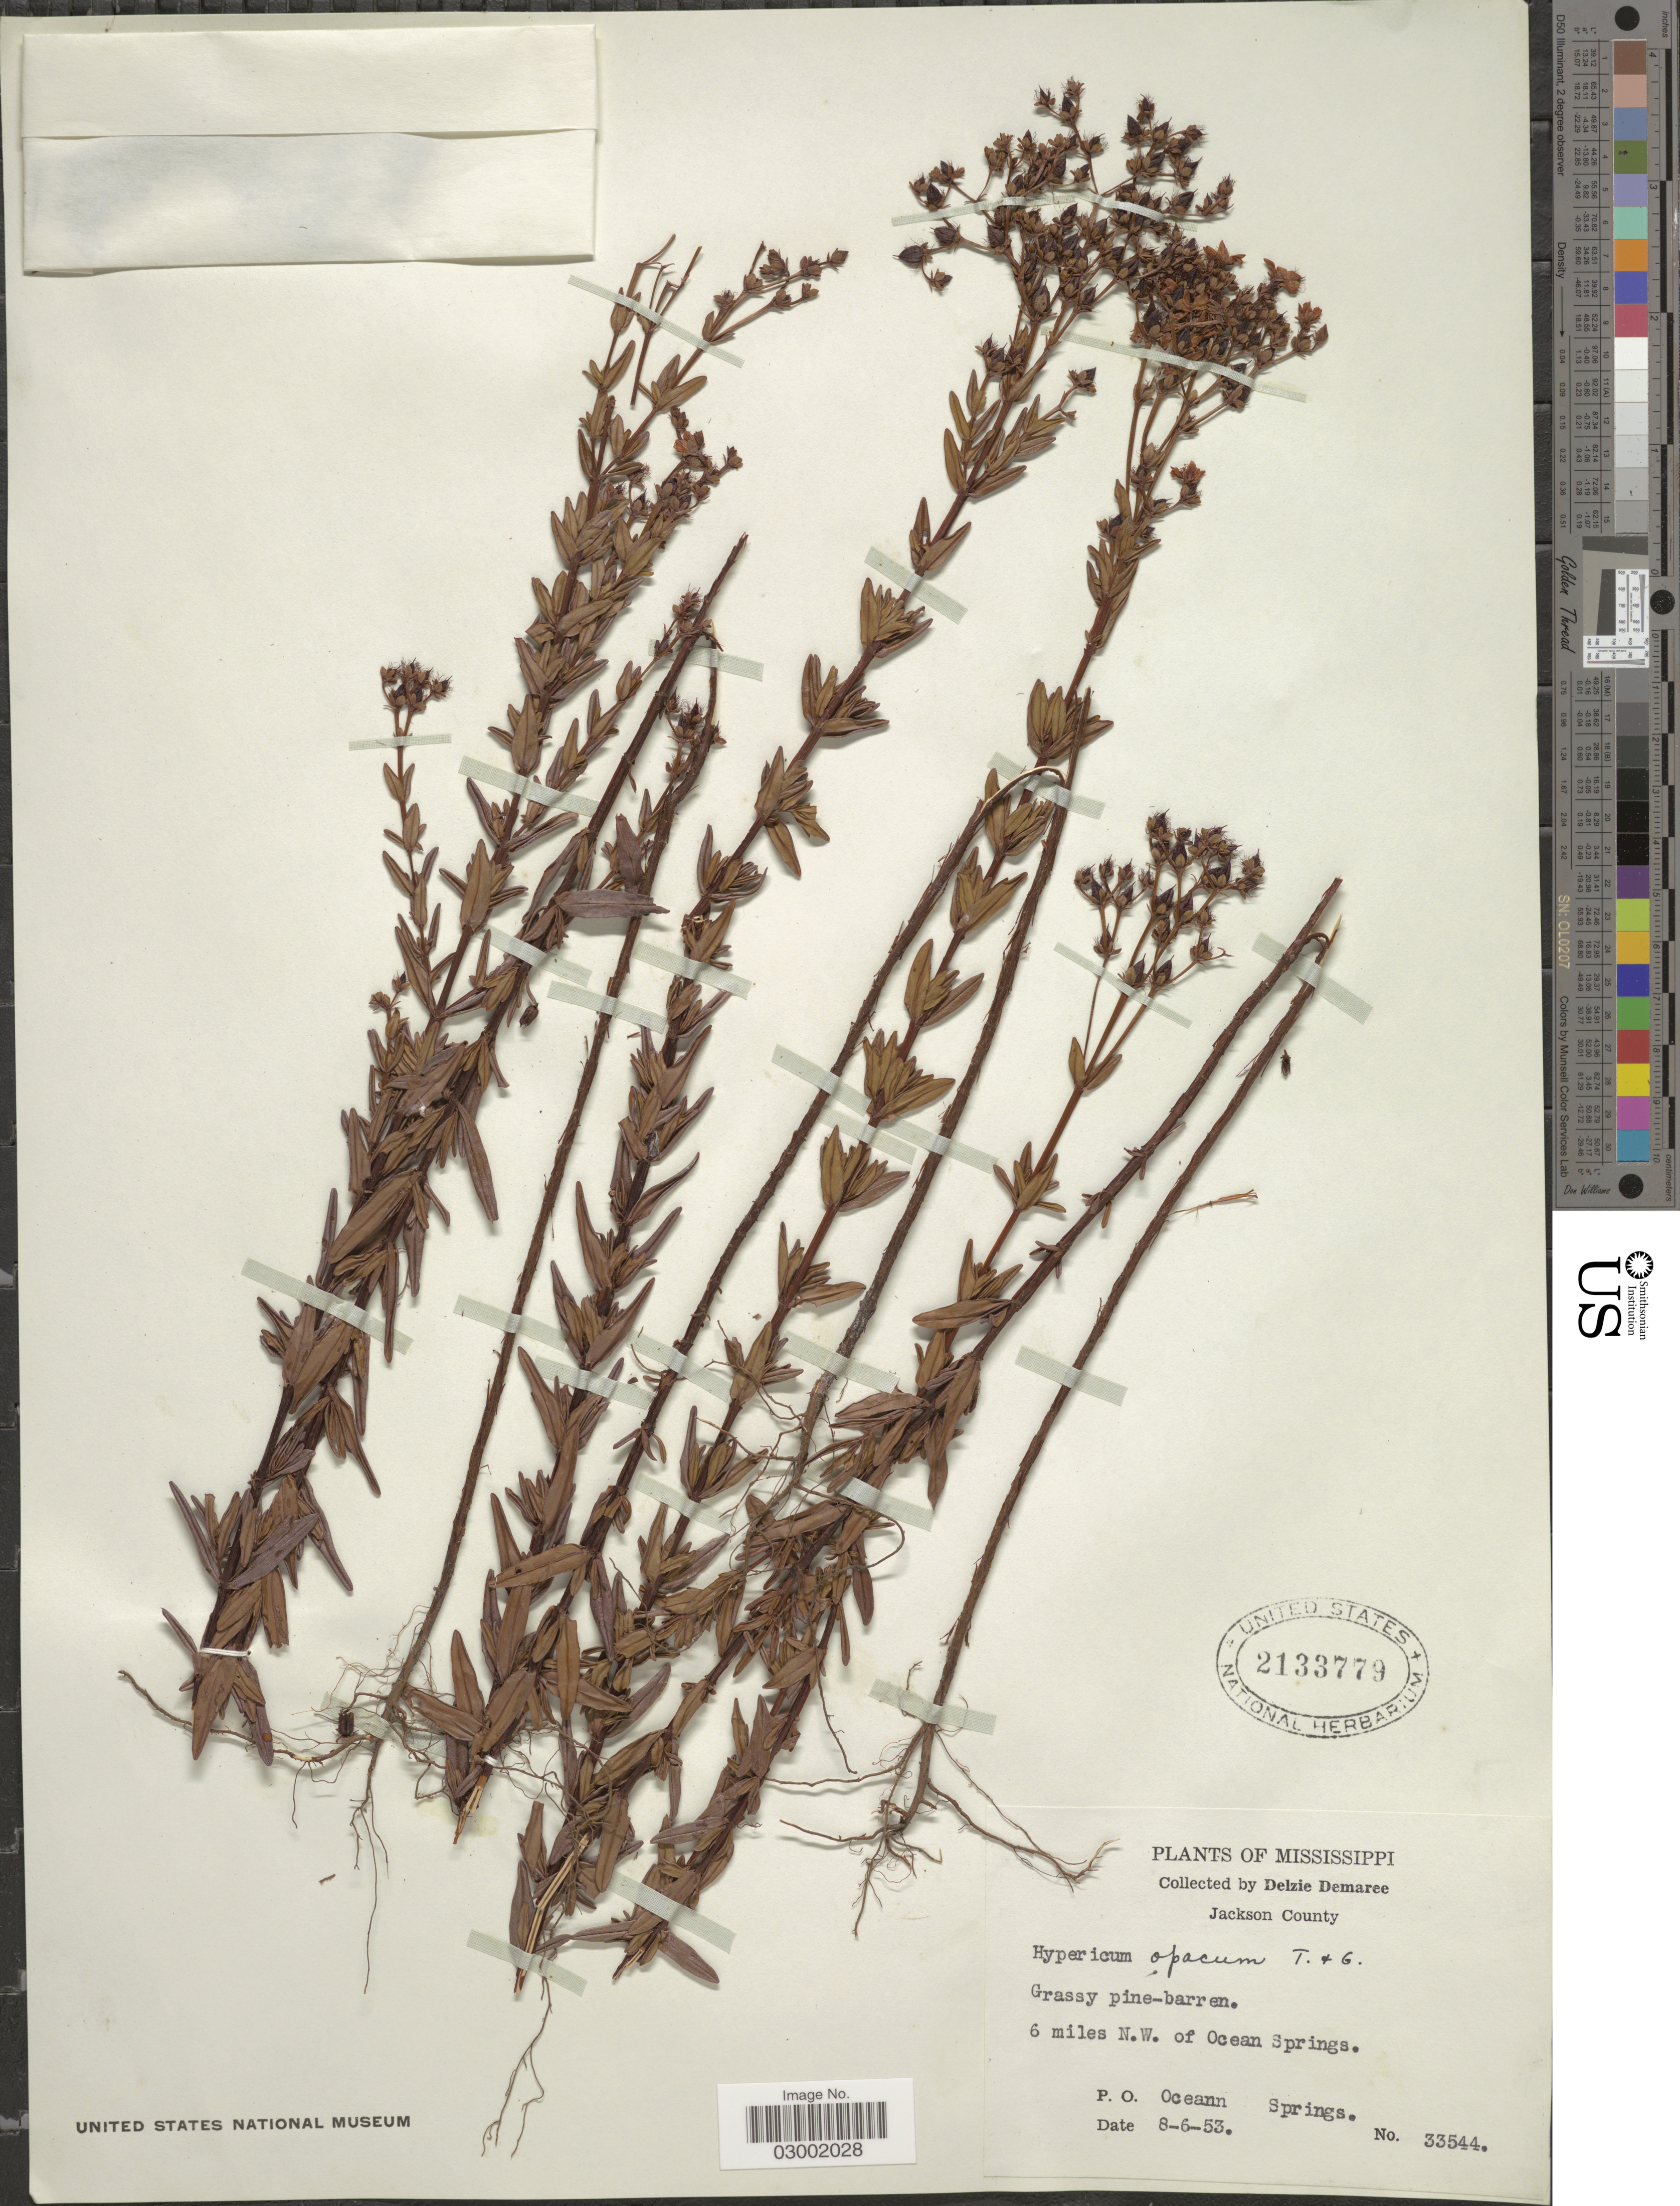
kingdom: Plantae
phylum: Tracheophyta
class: Magnoliopsida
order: Malpighiales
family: Hypericaceae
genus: Hypericum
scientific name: Hypericum opacum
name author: Torr. & A. Gray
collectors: D. Demaree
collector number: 33544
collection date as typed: Transcribed d/m/y: 6/8/53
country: United States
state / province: Mississippi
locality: Jackson County. 6 miles N.W. of Ocean Springs. P.O. Oceann Springs.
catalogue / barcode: US 2133779